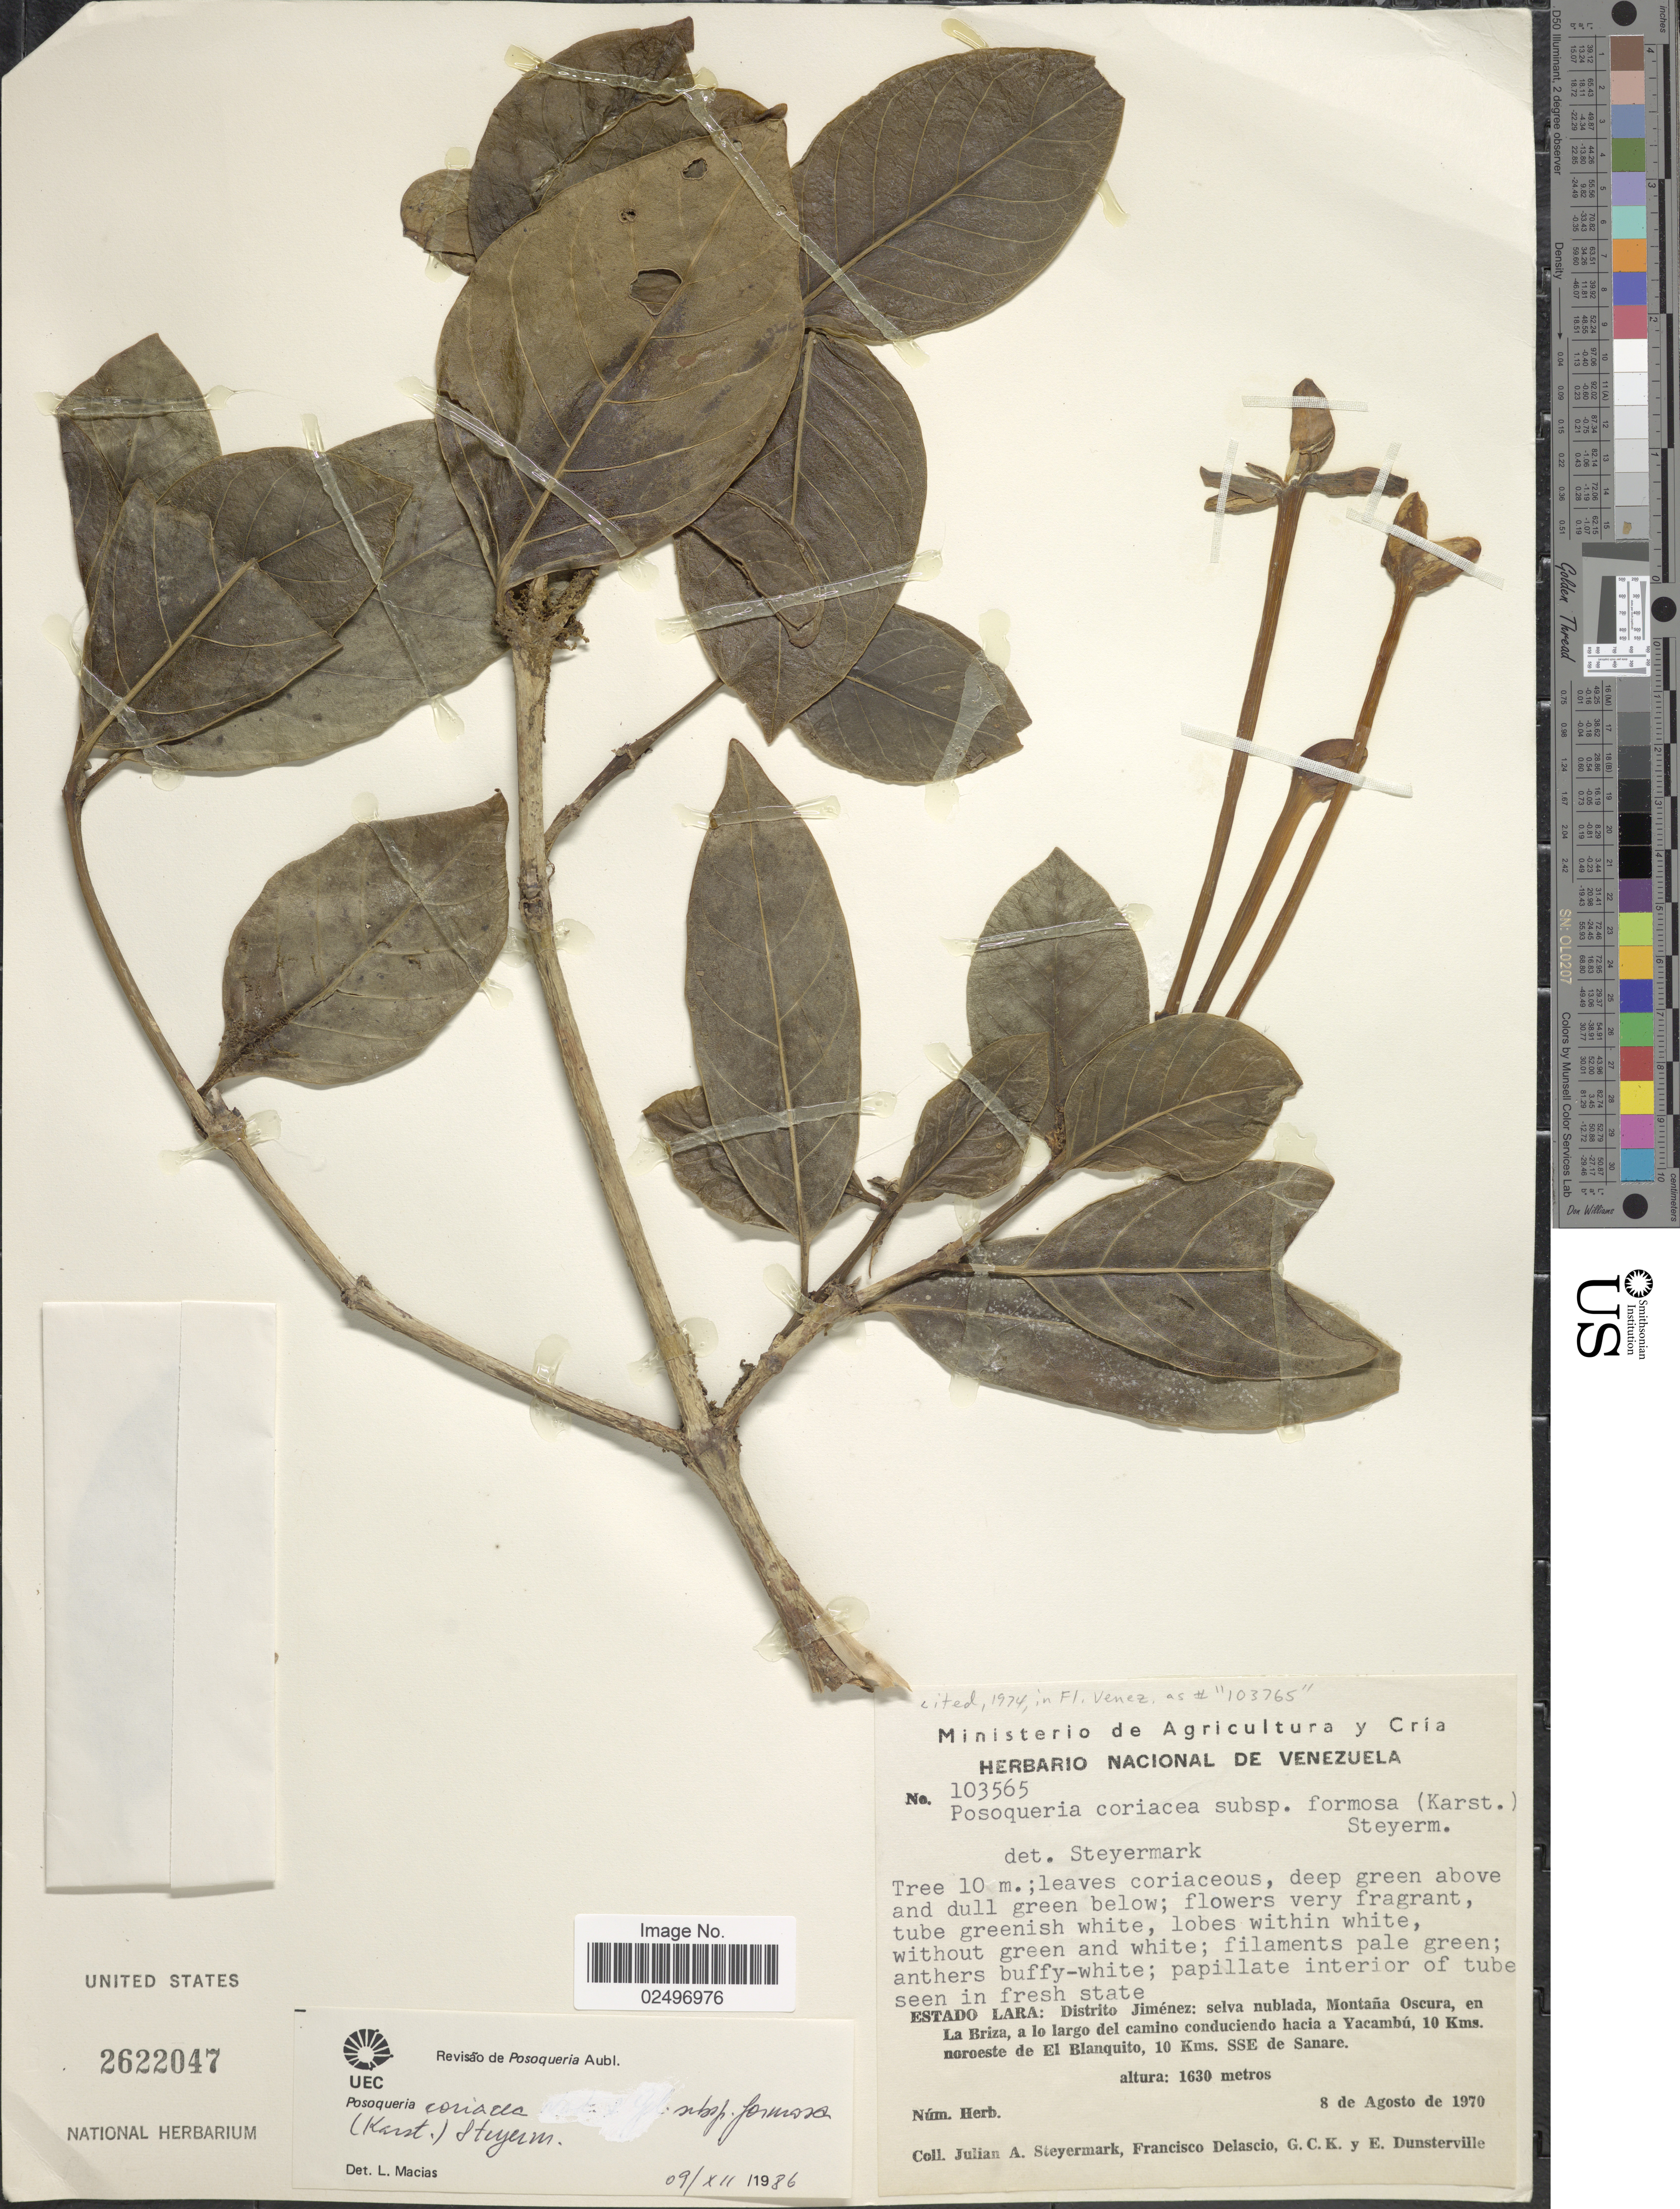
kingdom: Plantae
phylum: Tracheophyta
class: Magnoliopsida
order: Gentianales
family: Rubiaceae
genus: Posoqueria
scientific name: Posoqueria coriacea subsp. formosa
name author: M. Martens & Galeotti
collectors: J. Steyermark, F. Delascio, G. C. K. Dunsterville & E. Dunsterville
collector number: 103565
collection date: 1970-08-08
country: Venezuela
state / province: Lara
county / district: Jiménez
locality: Distrito Jiménez: selva nublada, Montaña Oscura, en La Briza, a lo largo del camino conduciendo hacia a Yacambú, 10 Kms noroeste de El Blanquito, 10 Kms SSE de Sanare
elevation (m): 1630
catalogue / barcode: US 2622047